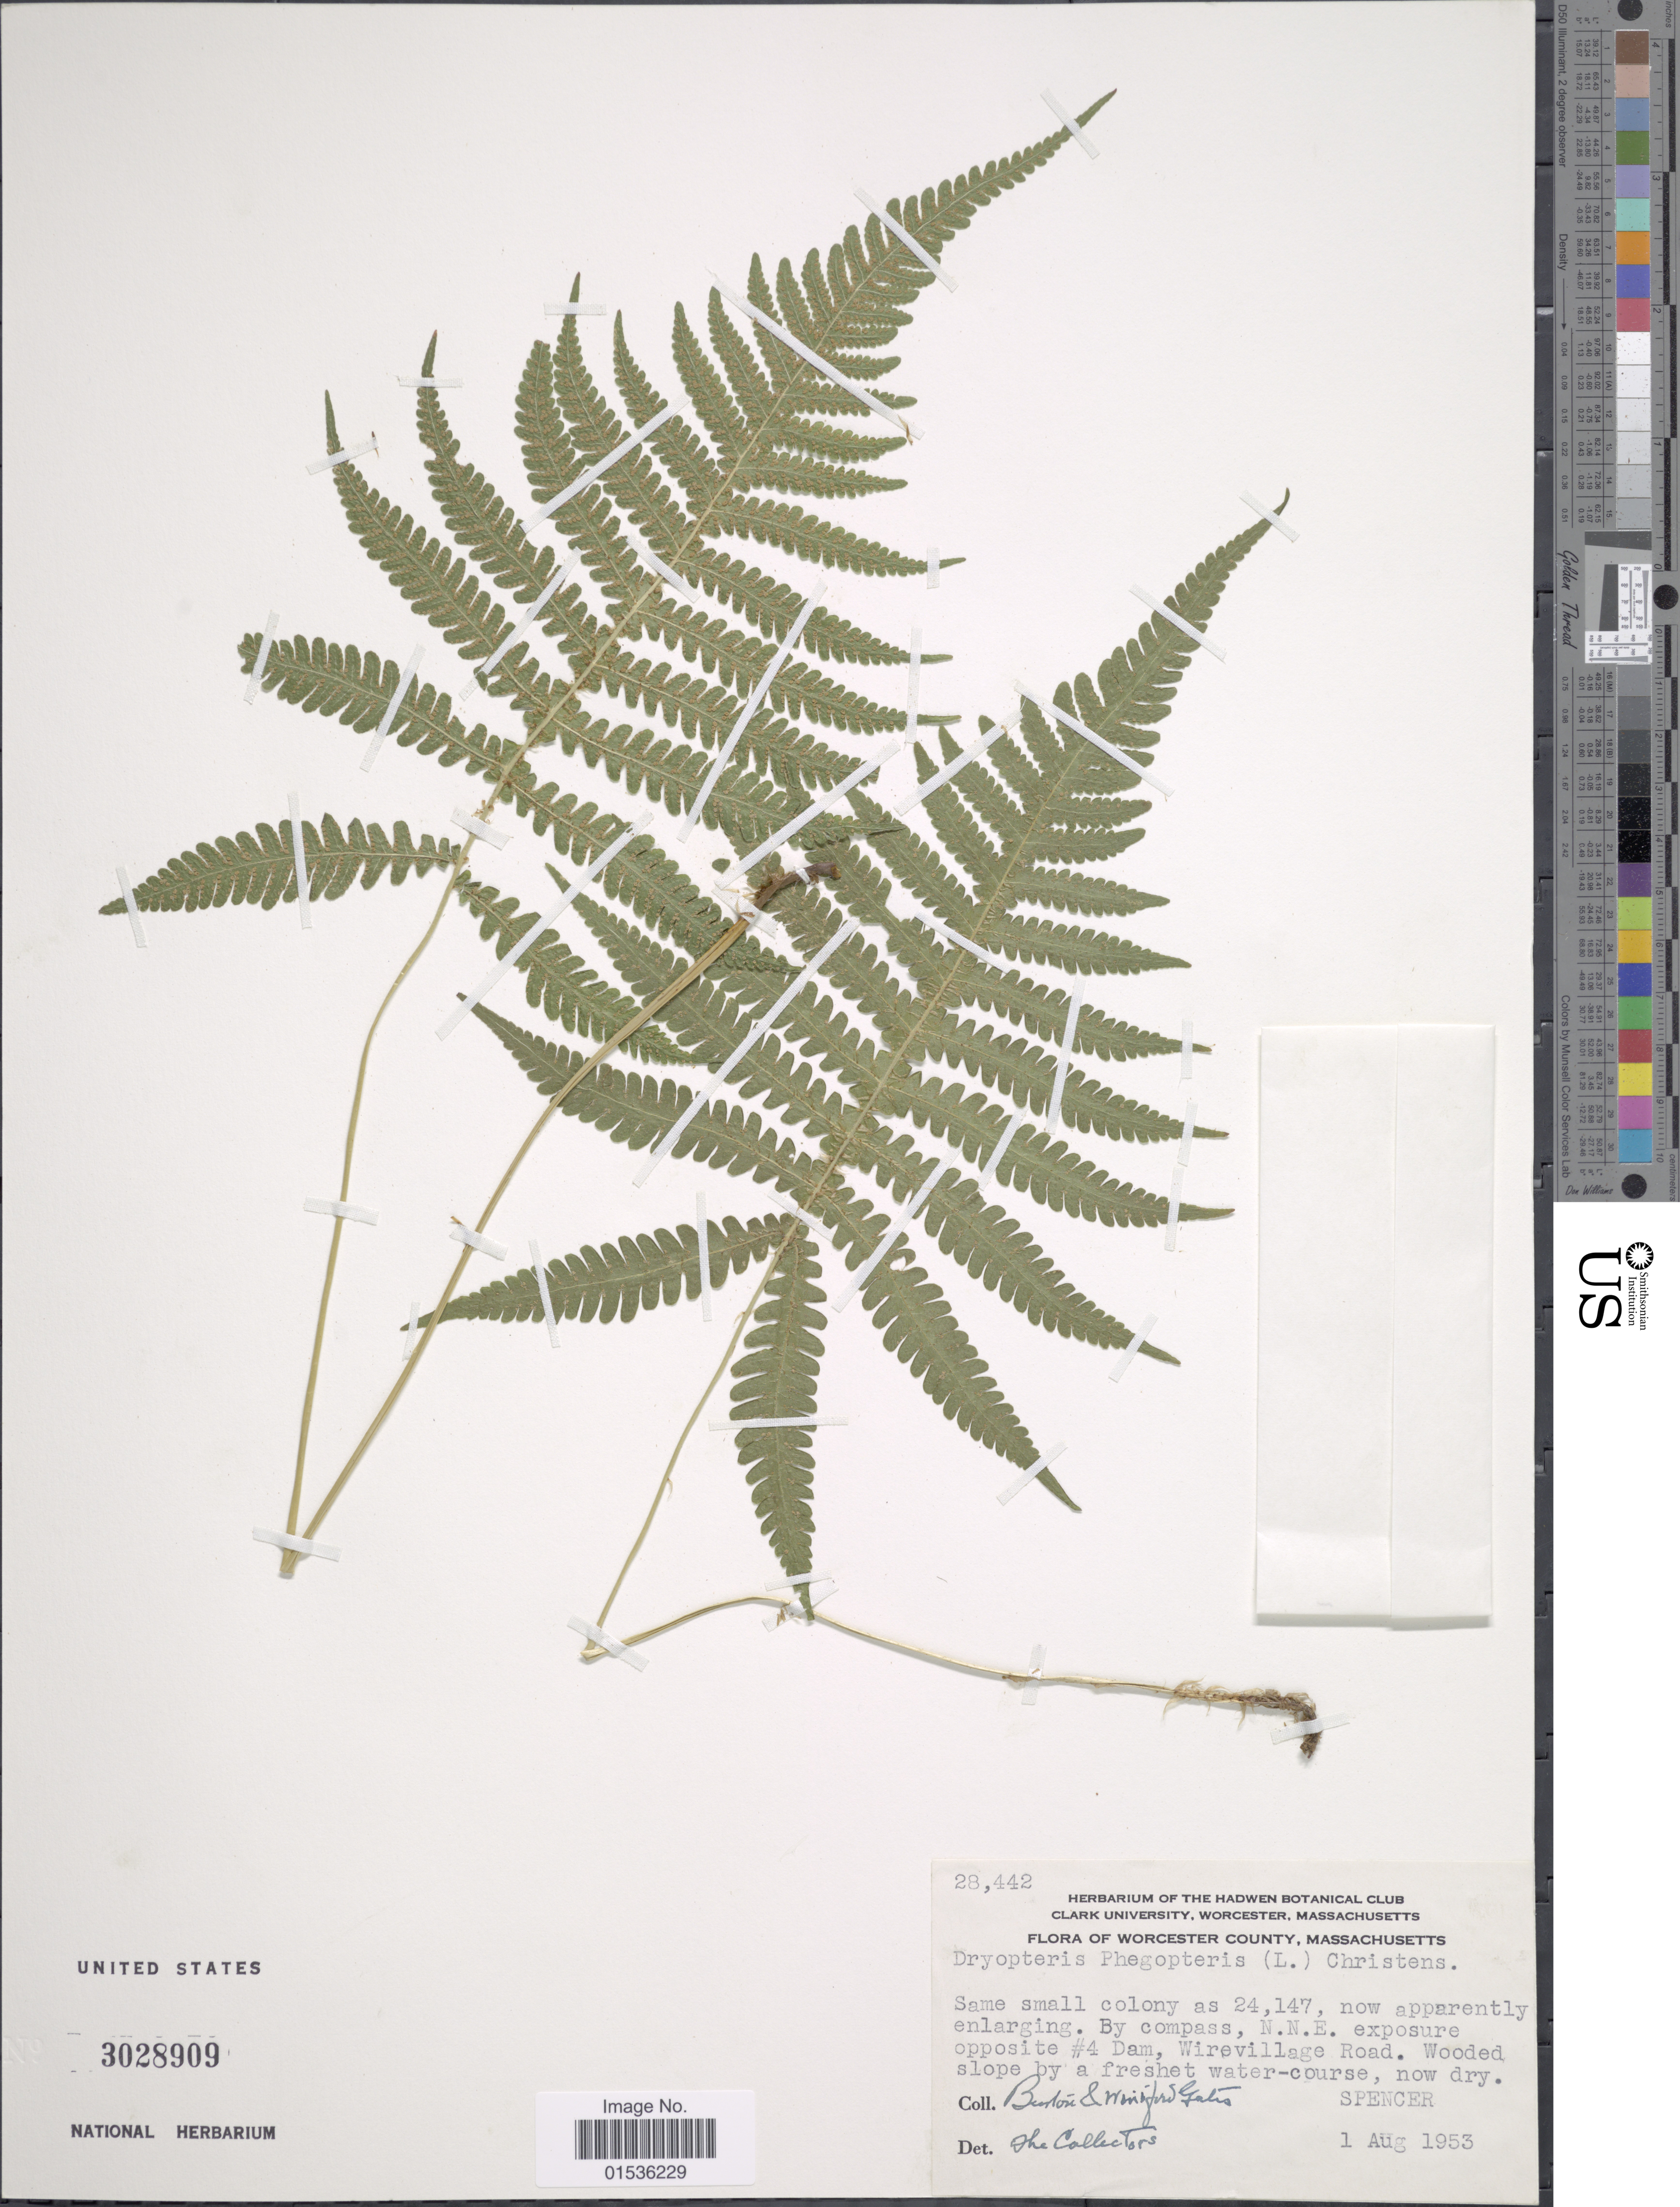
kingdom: Plantae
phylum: Tracheophyta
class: Polypodiopsida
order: Polypodiales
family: Thelypteridaceae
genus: Phegopteris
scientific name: Phegopteris connectilis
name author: (Michx.) Watt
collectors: B. N. Gates & W. Gates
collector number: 28442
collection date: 1953-08-01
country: United States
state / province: Massachusetts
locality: Worcester County, Massachusetts, By compas, N.N.E. exposure opposite #4 Dam. Wirevillage Road. Spencer.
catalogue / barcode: US 3028909